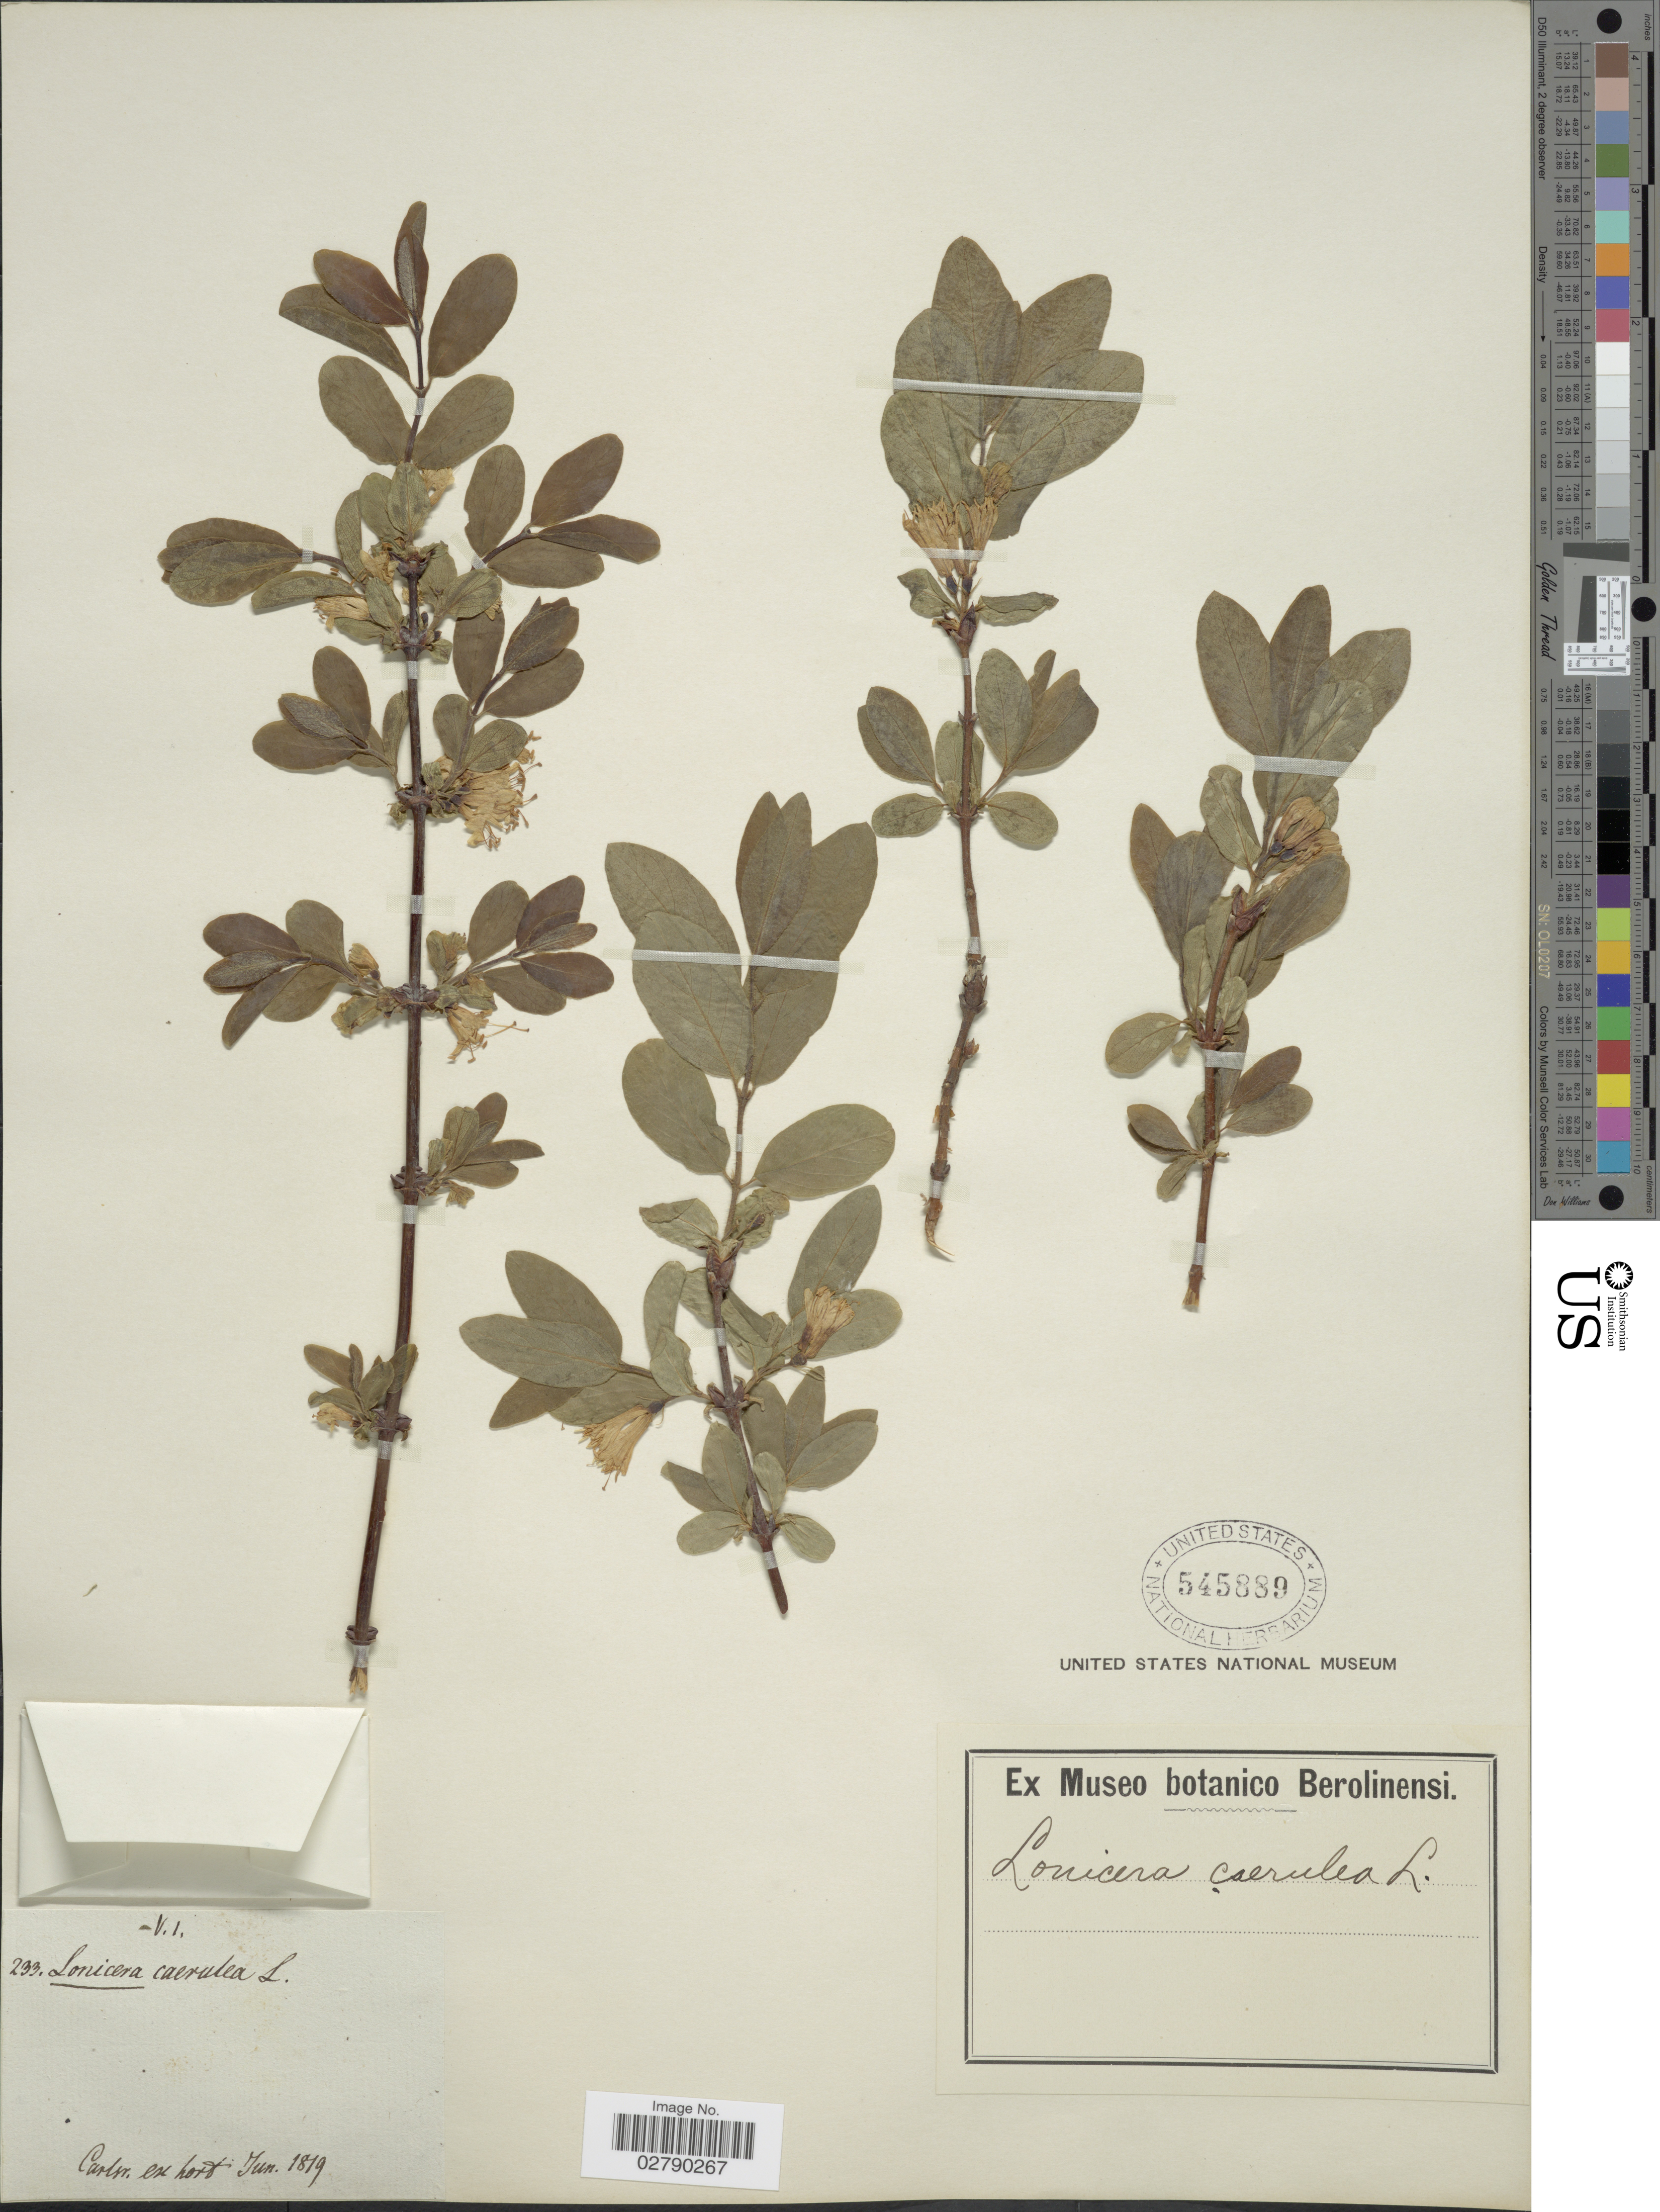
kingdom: Plantae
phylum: Tracheophyta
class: Magnoliopsida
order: Dipsacales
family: Caprifoliaceae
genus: Lonicera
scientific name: Lonicera caerulea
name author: L.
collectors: -. Carter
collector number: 233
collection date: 1819-06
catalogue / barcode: US 545889